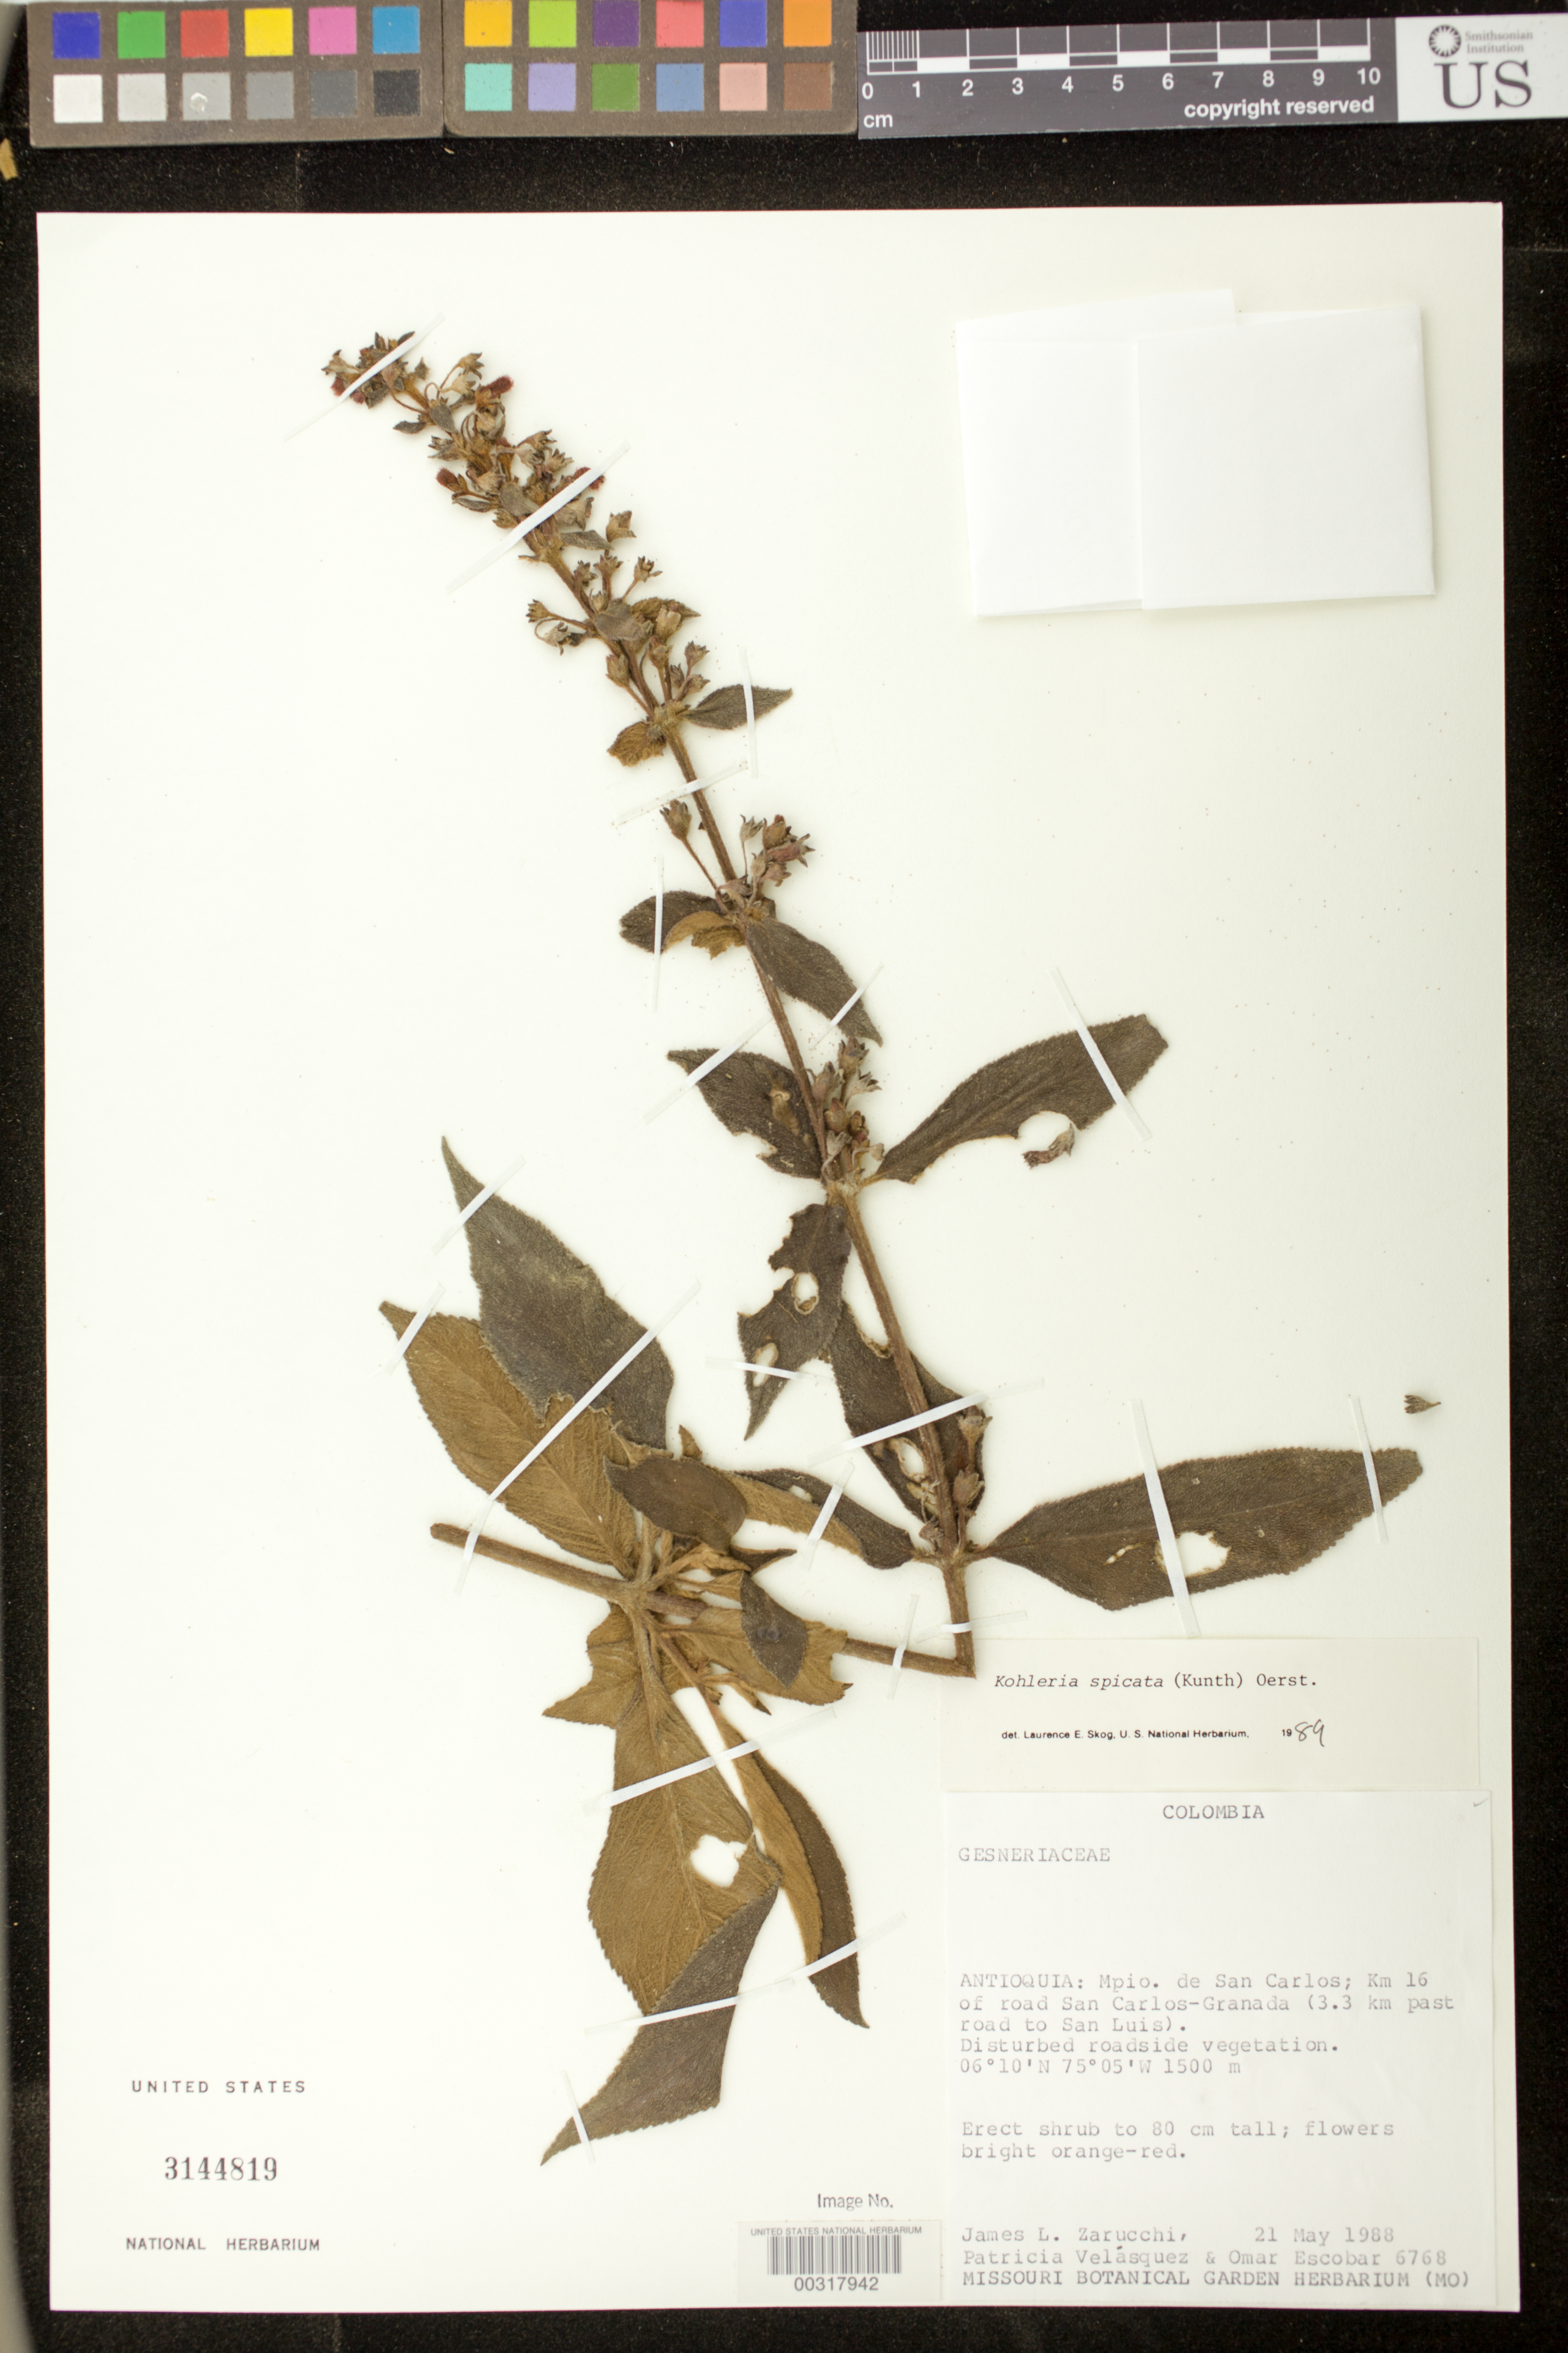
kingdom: Plantae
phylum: Tracheophyta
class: Magnoliopsida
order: Lamiales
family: Gesneriaceae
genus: Kohleria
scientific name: Kohleria spicata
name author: (Kunth) Oerst.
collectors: J. L. Zarucchi, P. Velasquez & O. D. Escobar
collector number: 6768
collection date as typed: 21 May 1988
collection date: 1988-05-21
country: Colombia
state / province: Antioquia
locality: Mun. of San Carlos, km 16 of road San Carlos-Granada (3.3 km past road to San Luis)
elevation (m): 1500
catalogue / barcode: US 3144819